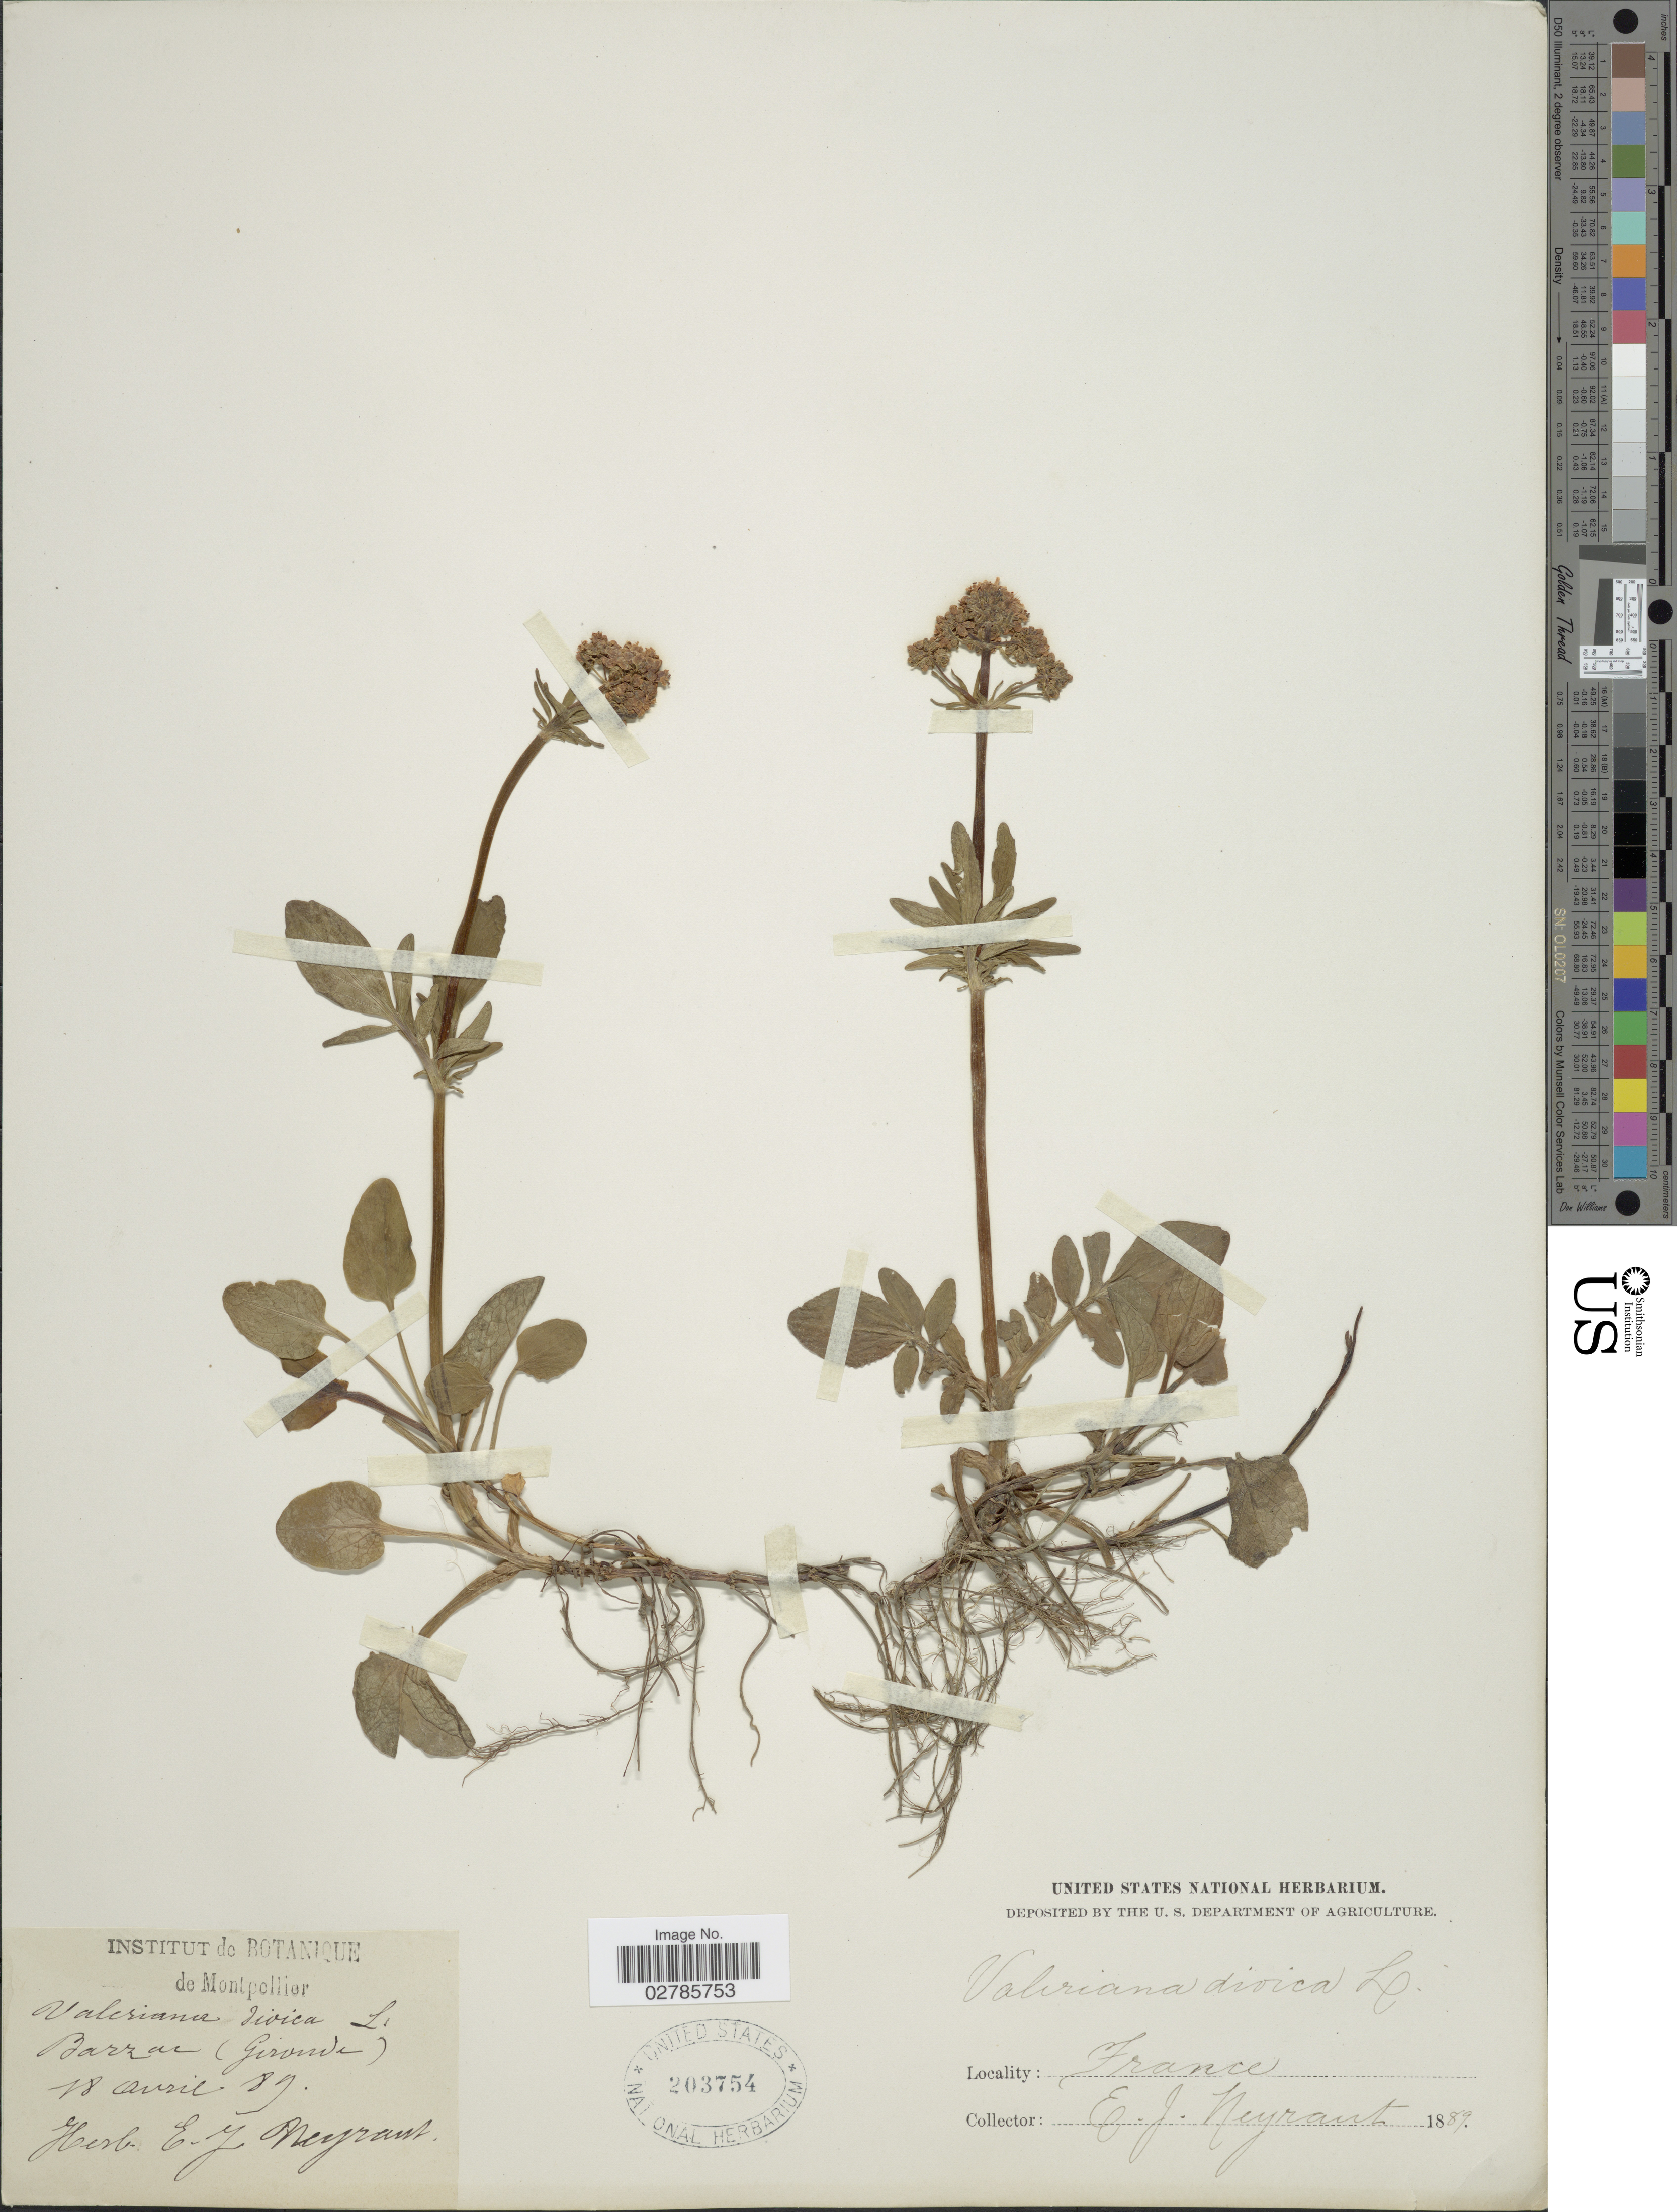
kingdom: Plantae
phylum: Tracheophyta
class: Magnoliopsida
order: Dipsacales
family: Caprifoliaceae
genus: Valeriana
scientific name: Valeriana dioica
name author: L.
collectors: E. Neyraut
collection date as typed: Transcribed d/m/y: 18/4/89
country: France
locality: Bazzar (Gironde)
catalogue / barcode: US 203754